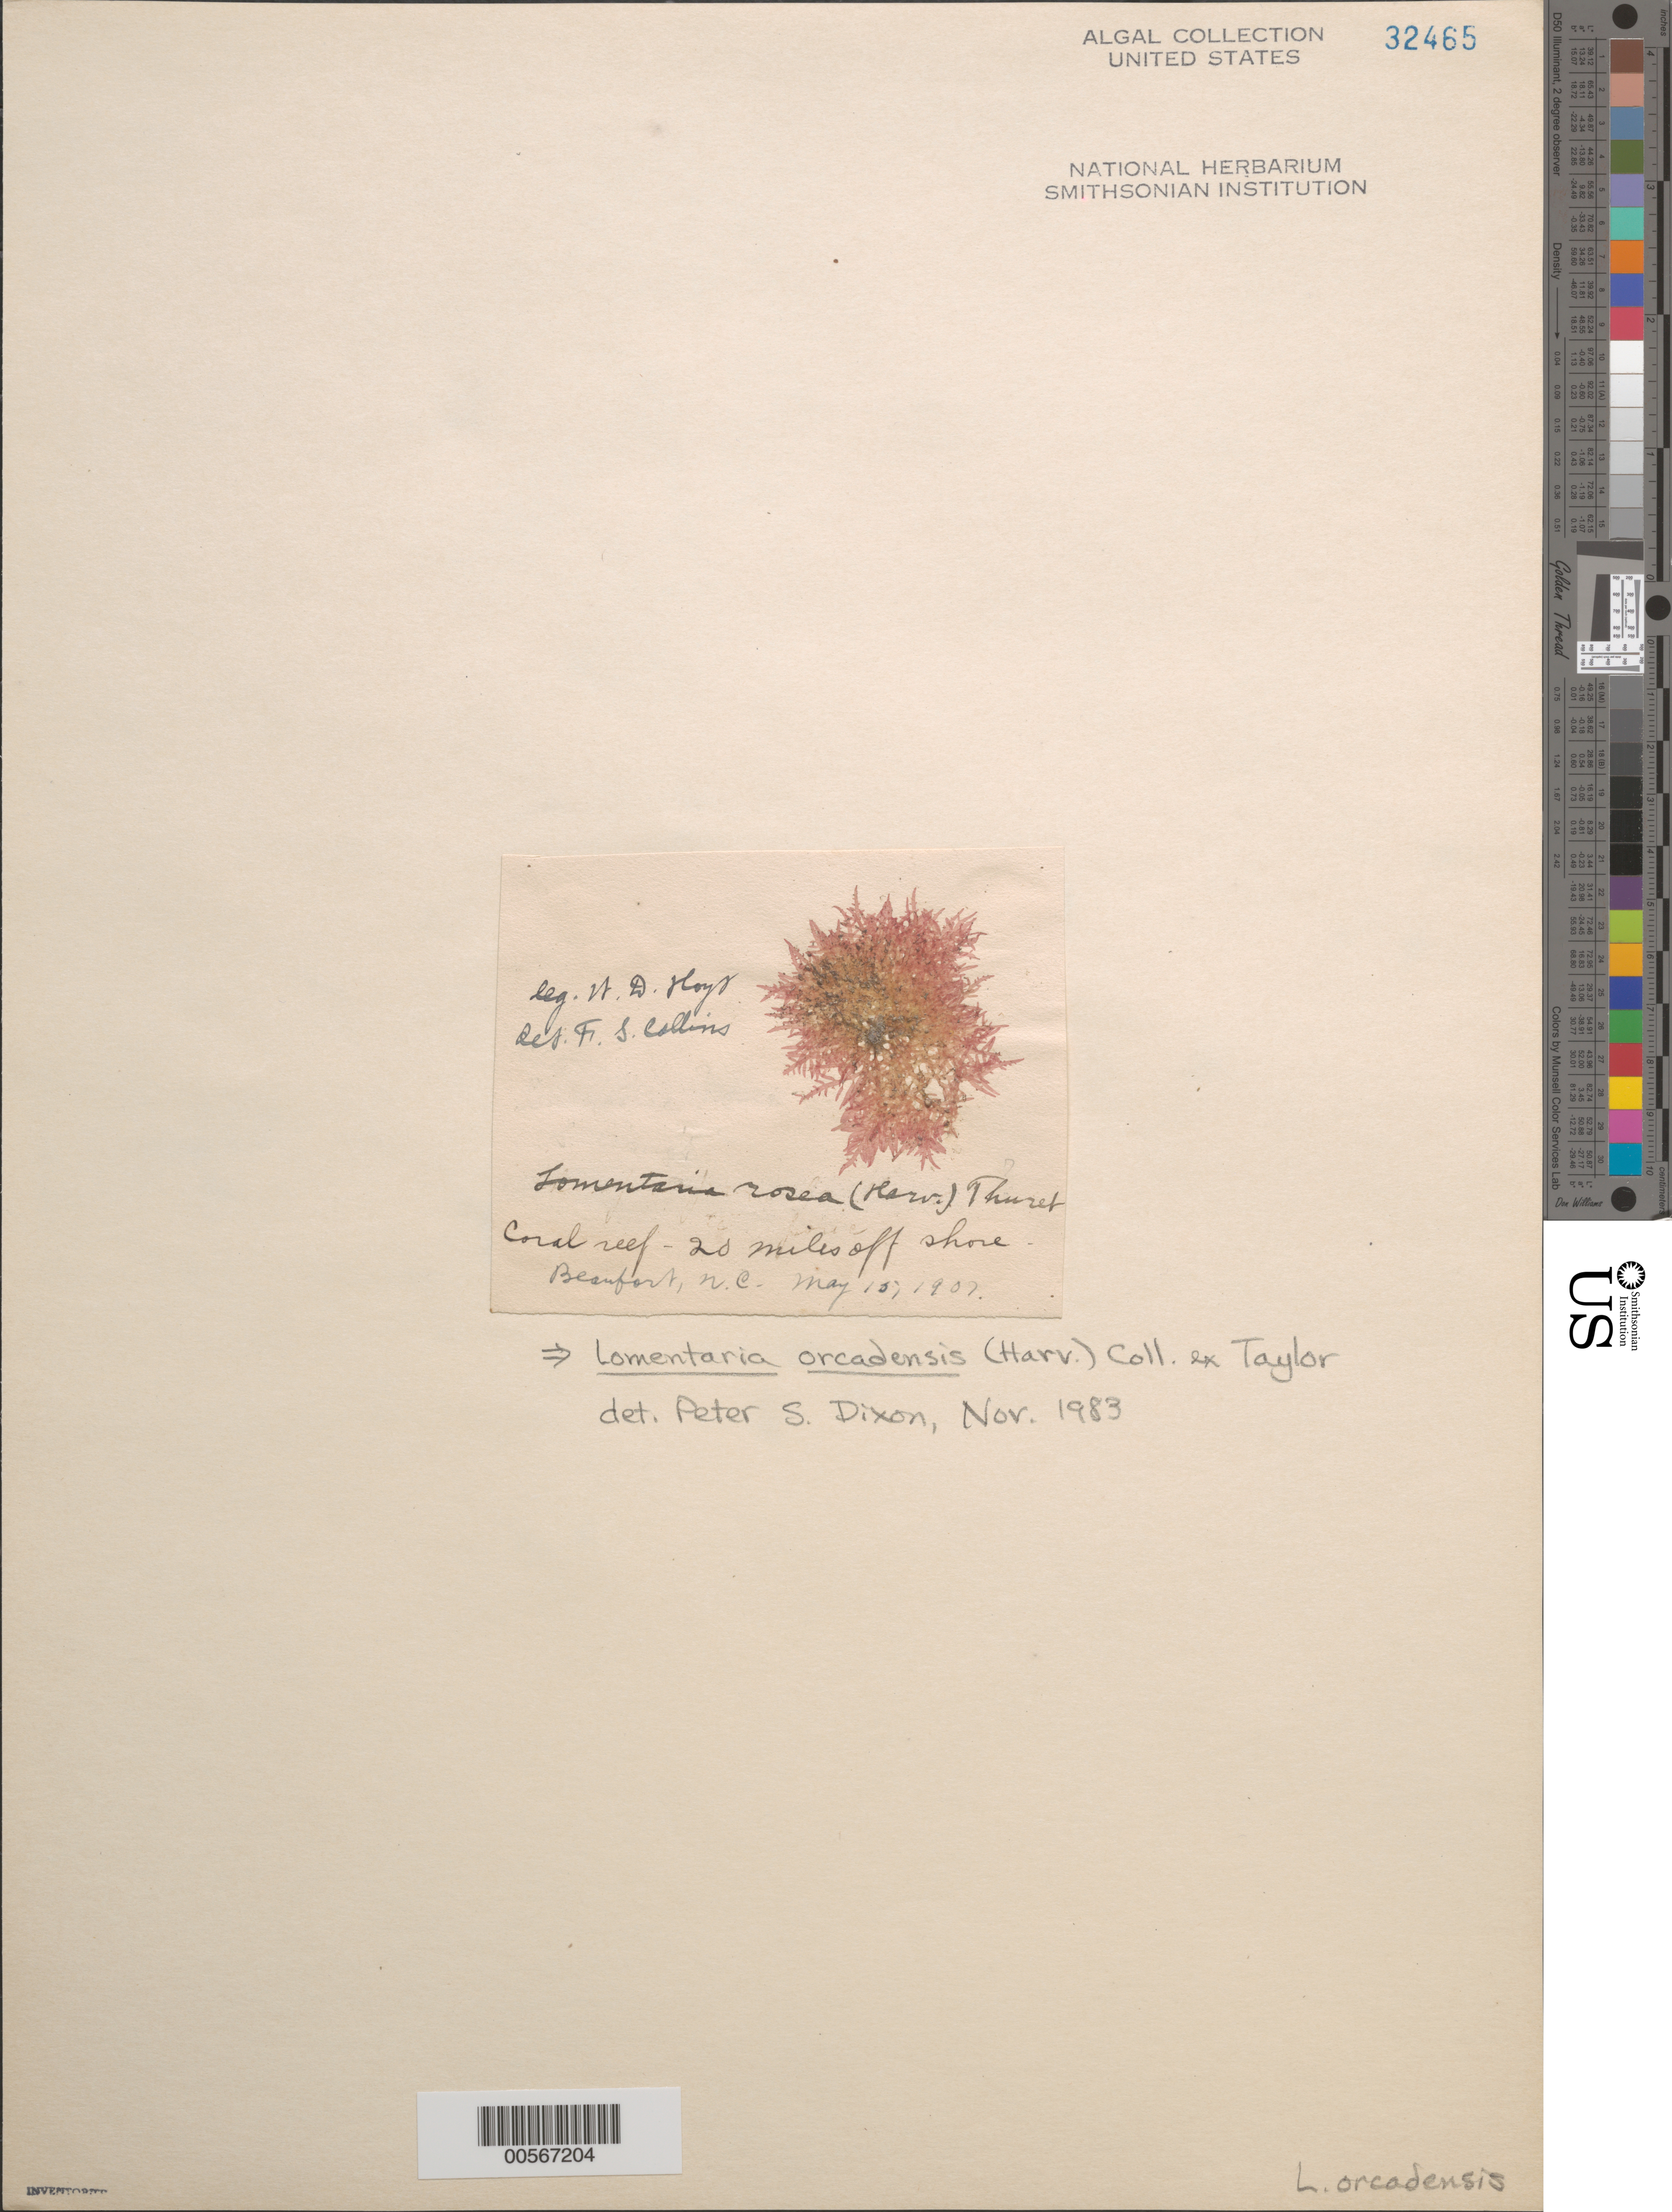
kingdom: Plantae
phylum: Rhodophyta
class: Florideophyceae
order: Rhodymeniales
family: Lomentariaceae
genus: Lomentaria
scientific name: Lomentaria orcadensis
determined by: Dixon, P. S.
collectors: W. D. Hoyt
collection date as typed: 15 May 1907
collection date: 1907-05-15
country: United States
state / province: North Carolina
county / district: Carteret County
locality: Coral reef 20 miles off Beaufort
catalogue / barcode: US 32465